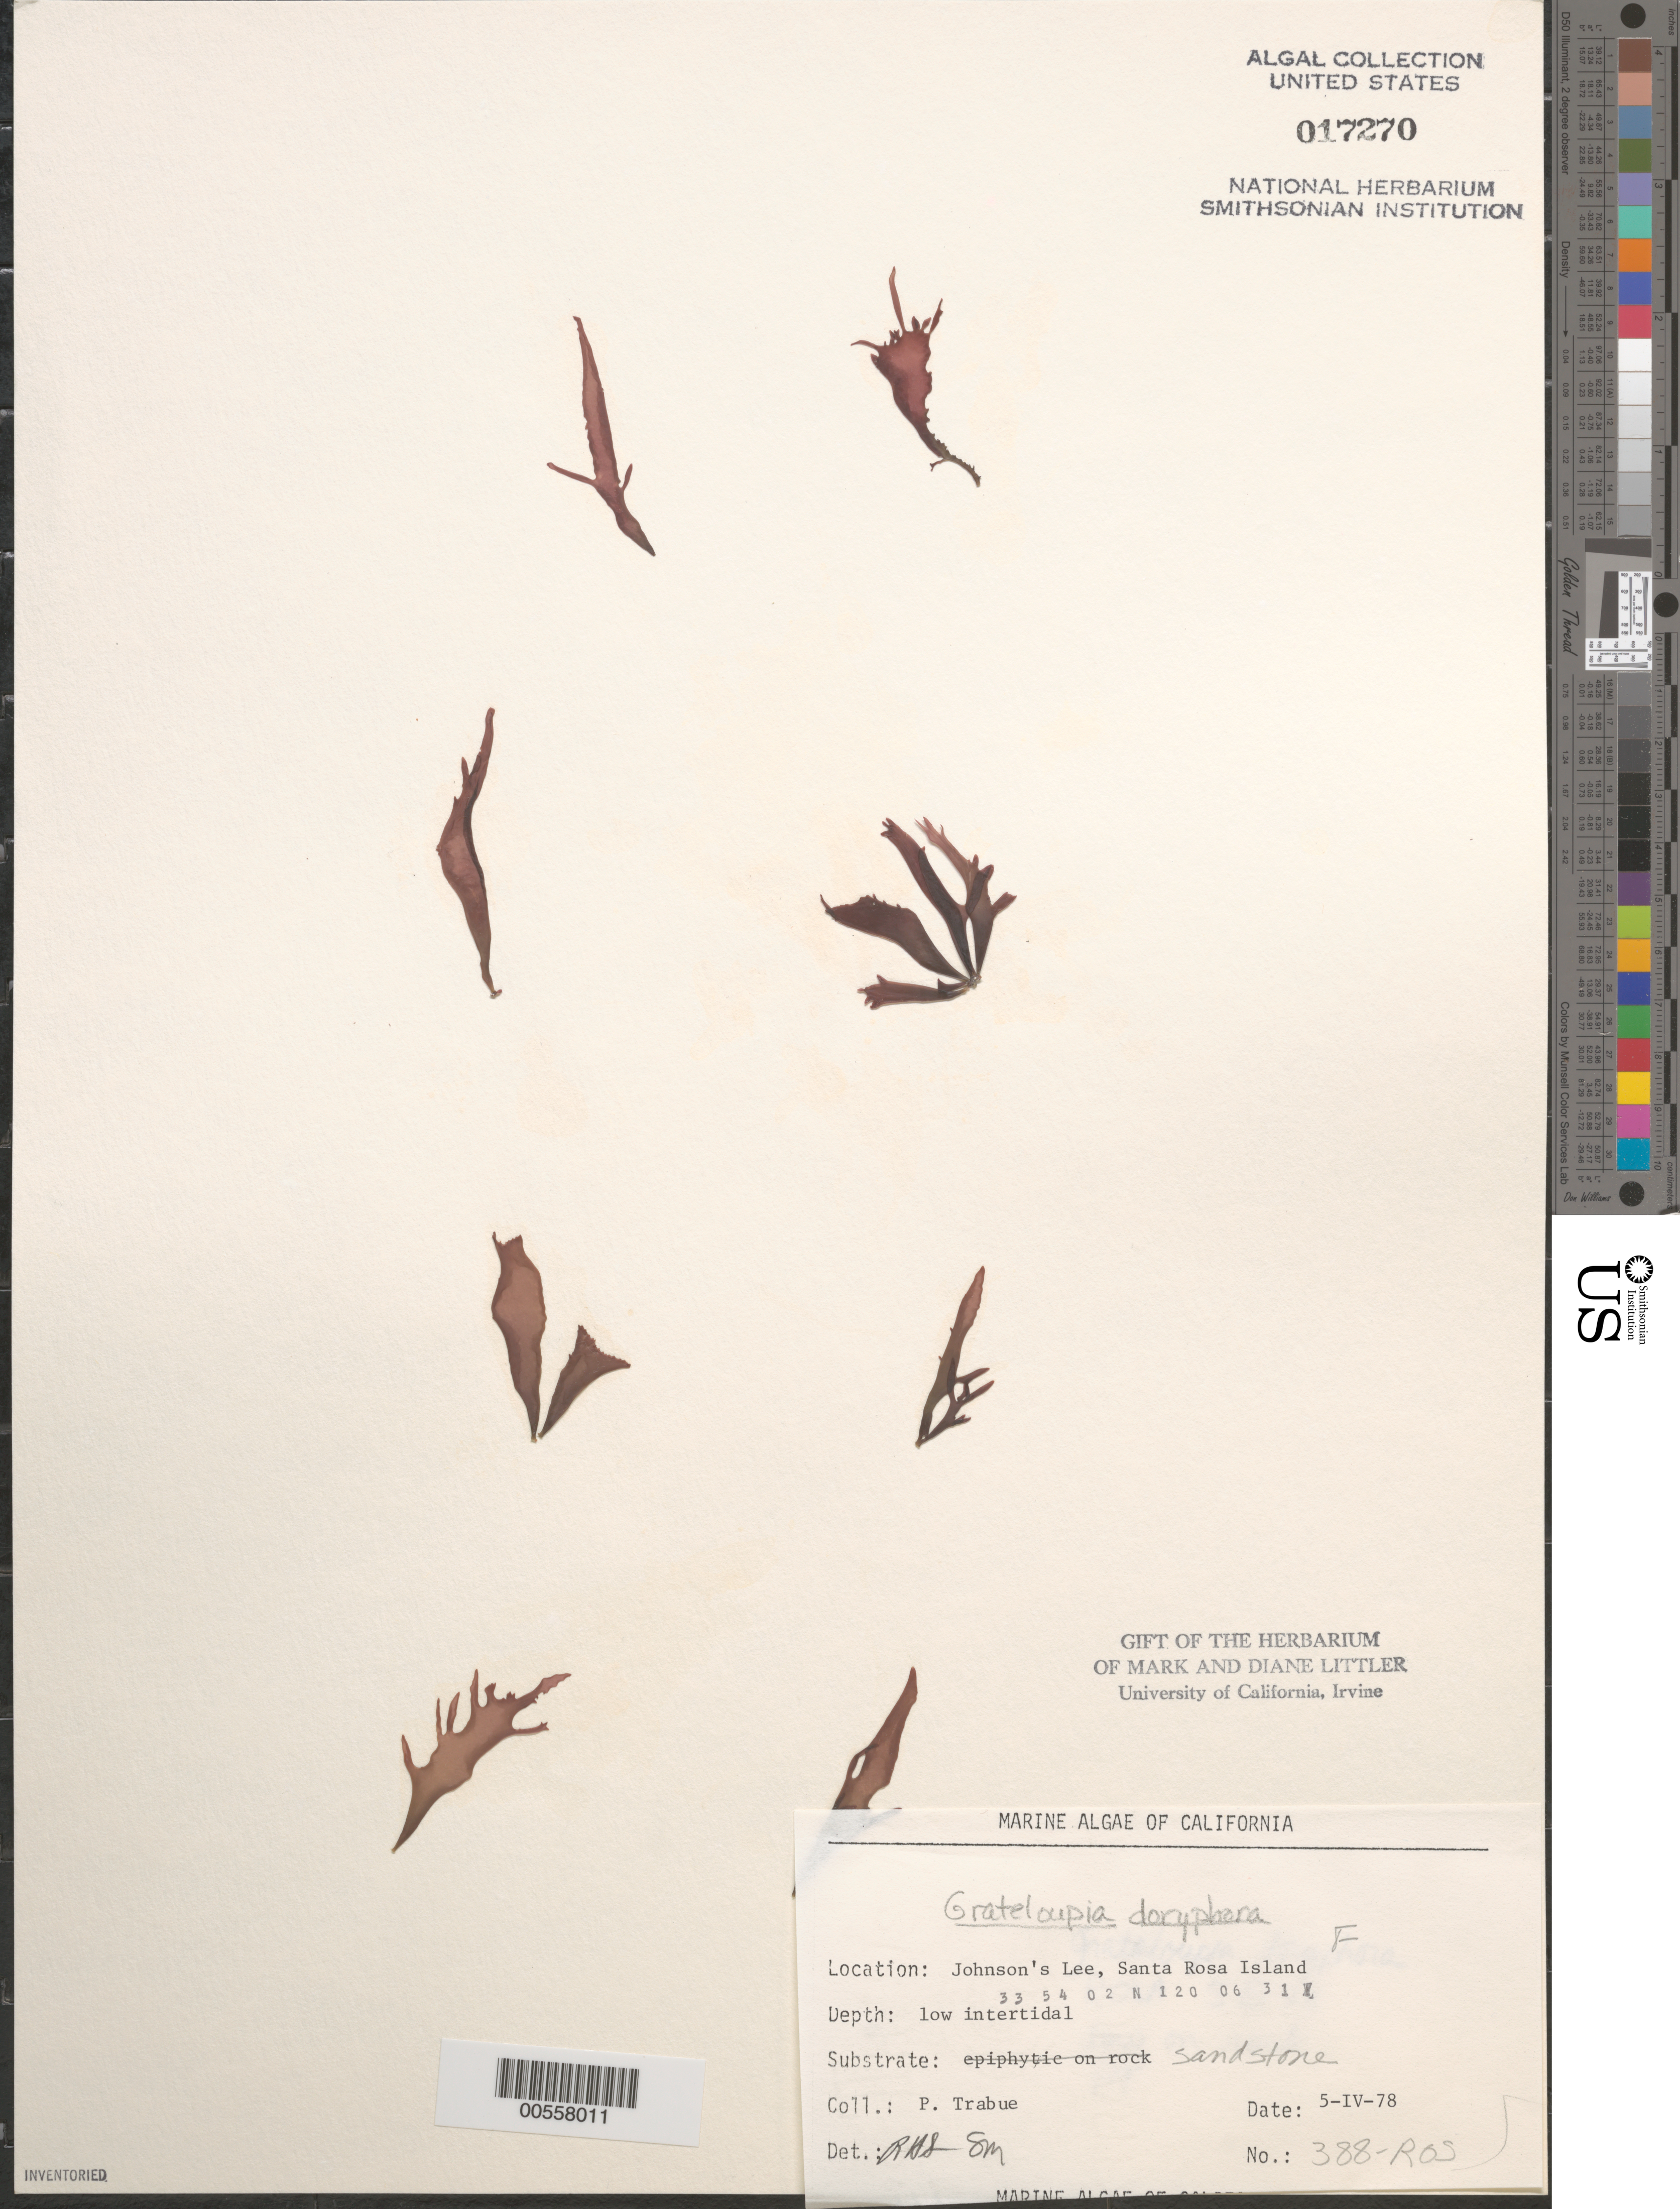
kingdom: Plantae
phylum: Rhodophyta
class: Florideophyceae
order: Halymeniales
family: Halymeniaceae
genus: Grateloupia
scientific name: Grateloupia doryphora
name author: (Mont.) Howe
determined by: Sims, Robert H.; Murray, S. N.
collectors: P. J. Trabue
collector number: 388-ros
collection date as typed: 05 Apr 1978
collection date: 1978-04-05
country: United States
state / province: California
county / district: Santa Barbara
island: Santa Rosa Island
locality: Johnson's Lee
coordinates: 33 54 02 N, 120 06 31 W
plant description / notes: BLM-SOCALBIGHT Rocky Intertidal Survey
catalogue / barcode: US 17270